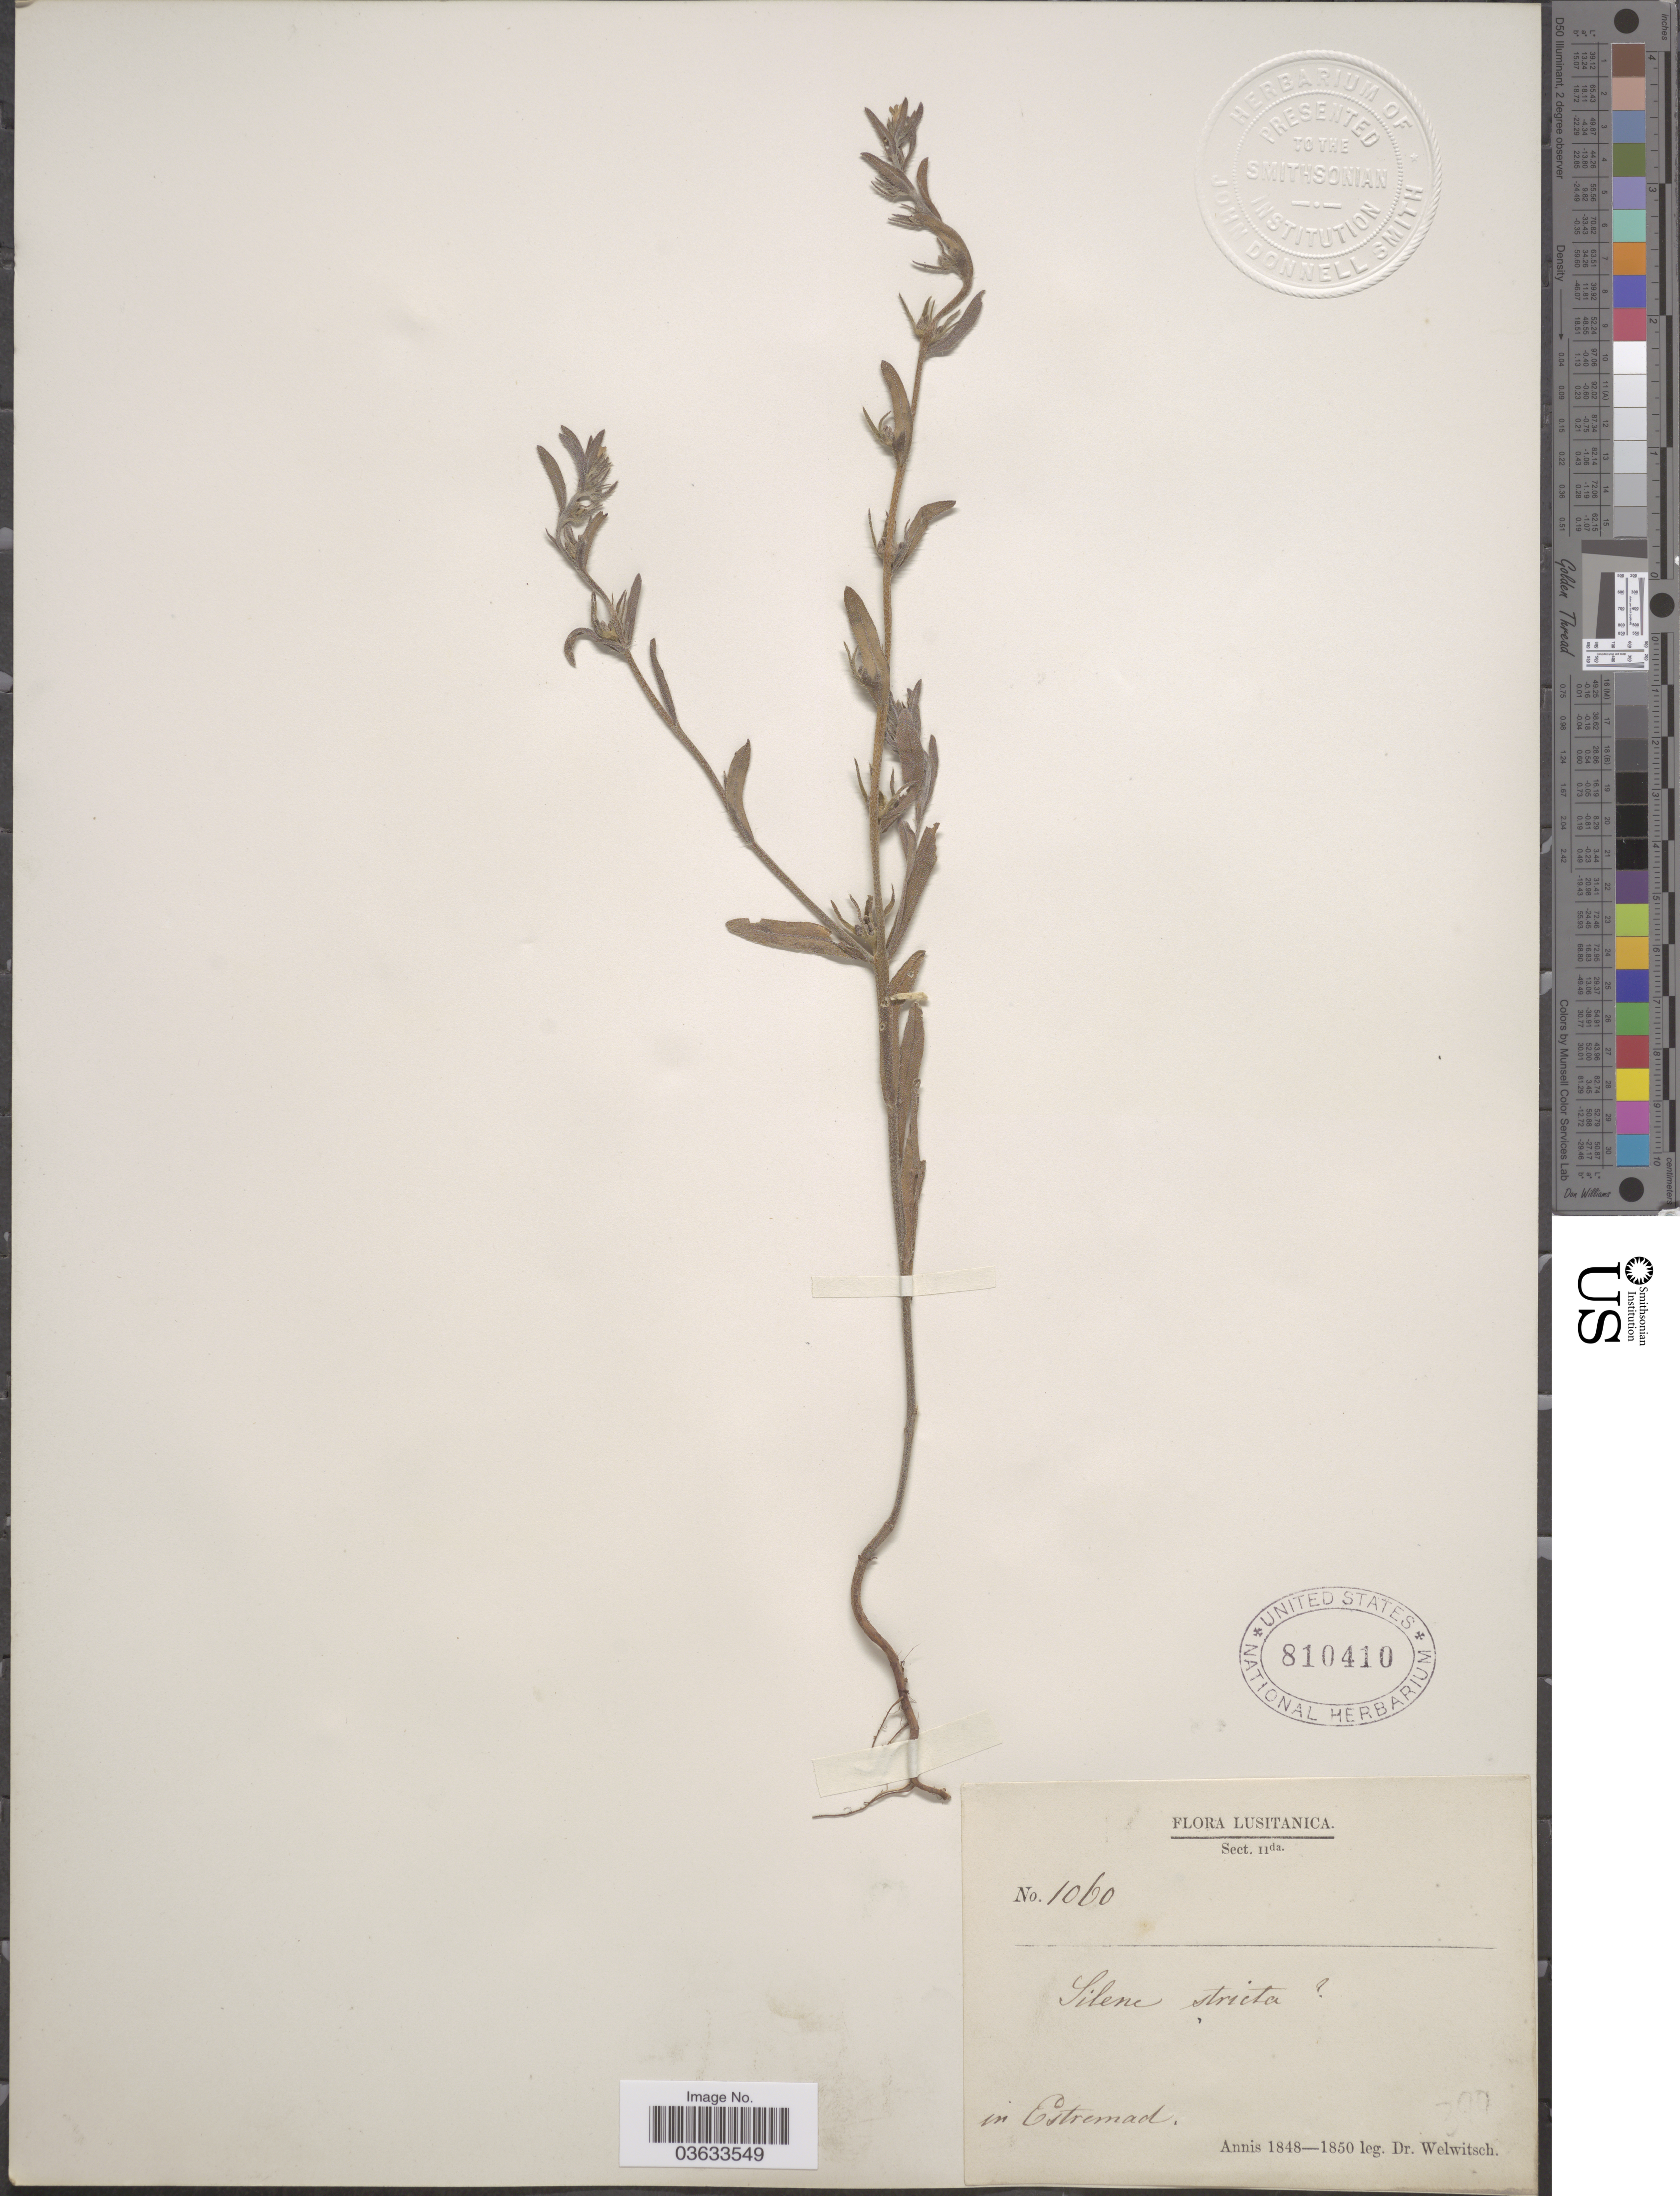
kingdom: Plantae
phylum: Tracheophyta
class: Magnoliopsida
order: Caryophyllales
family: Caryophyllaceae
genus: Silene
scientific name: Silene stricta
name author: L.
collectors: -. Welwitsch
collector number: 1060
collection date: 1848/1850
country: Portugal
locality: Lusitanica, in Estremad.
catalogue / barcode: US 810410